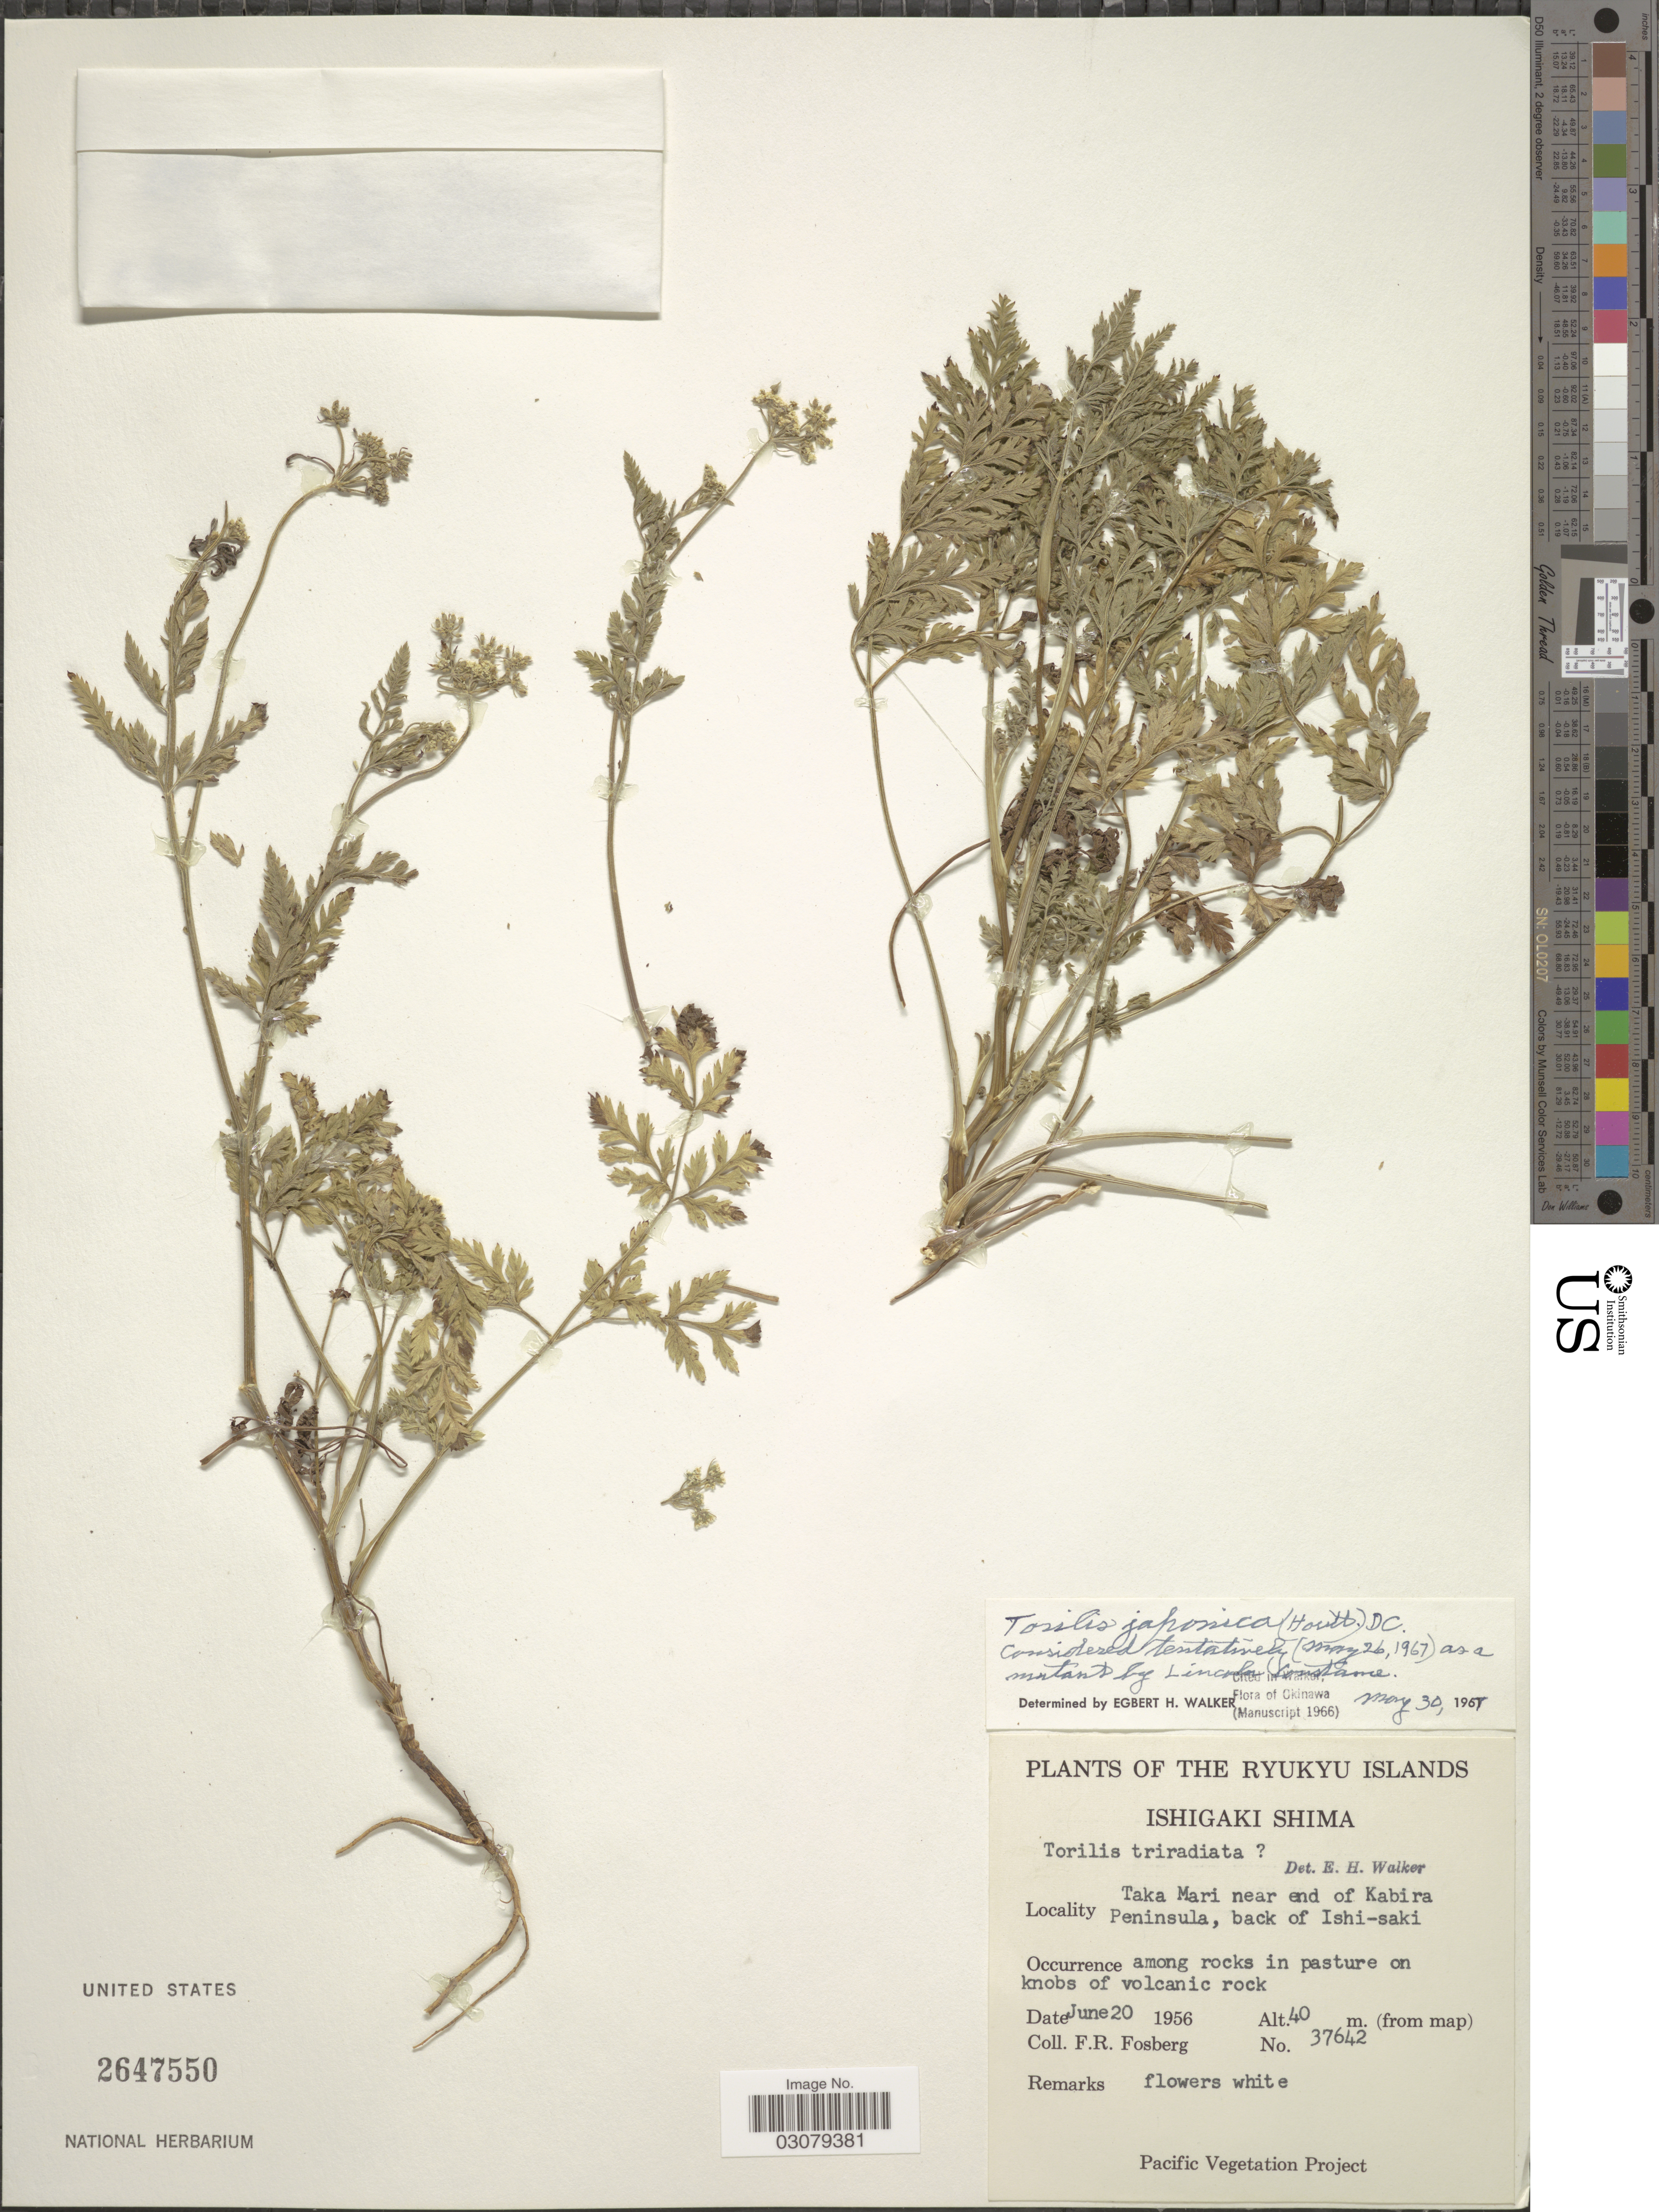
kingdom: Plantae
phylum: Tracheophyta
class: Magnoliopsida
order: Apiales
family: Apiaceae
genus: Torilis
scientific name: Torilis japonica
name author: (Houtt.) DC.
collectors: F. R. Fosberg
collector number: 37642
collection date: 1956-06-20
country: Japan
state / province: Okinawa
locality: The Ryukyu Islands. Ishigaki Shima. Taka Mari near end of Kabira Peninsula, back of Ishi-saki.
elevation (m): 40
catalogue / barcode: US 2647550